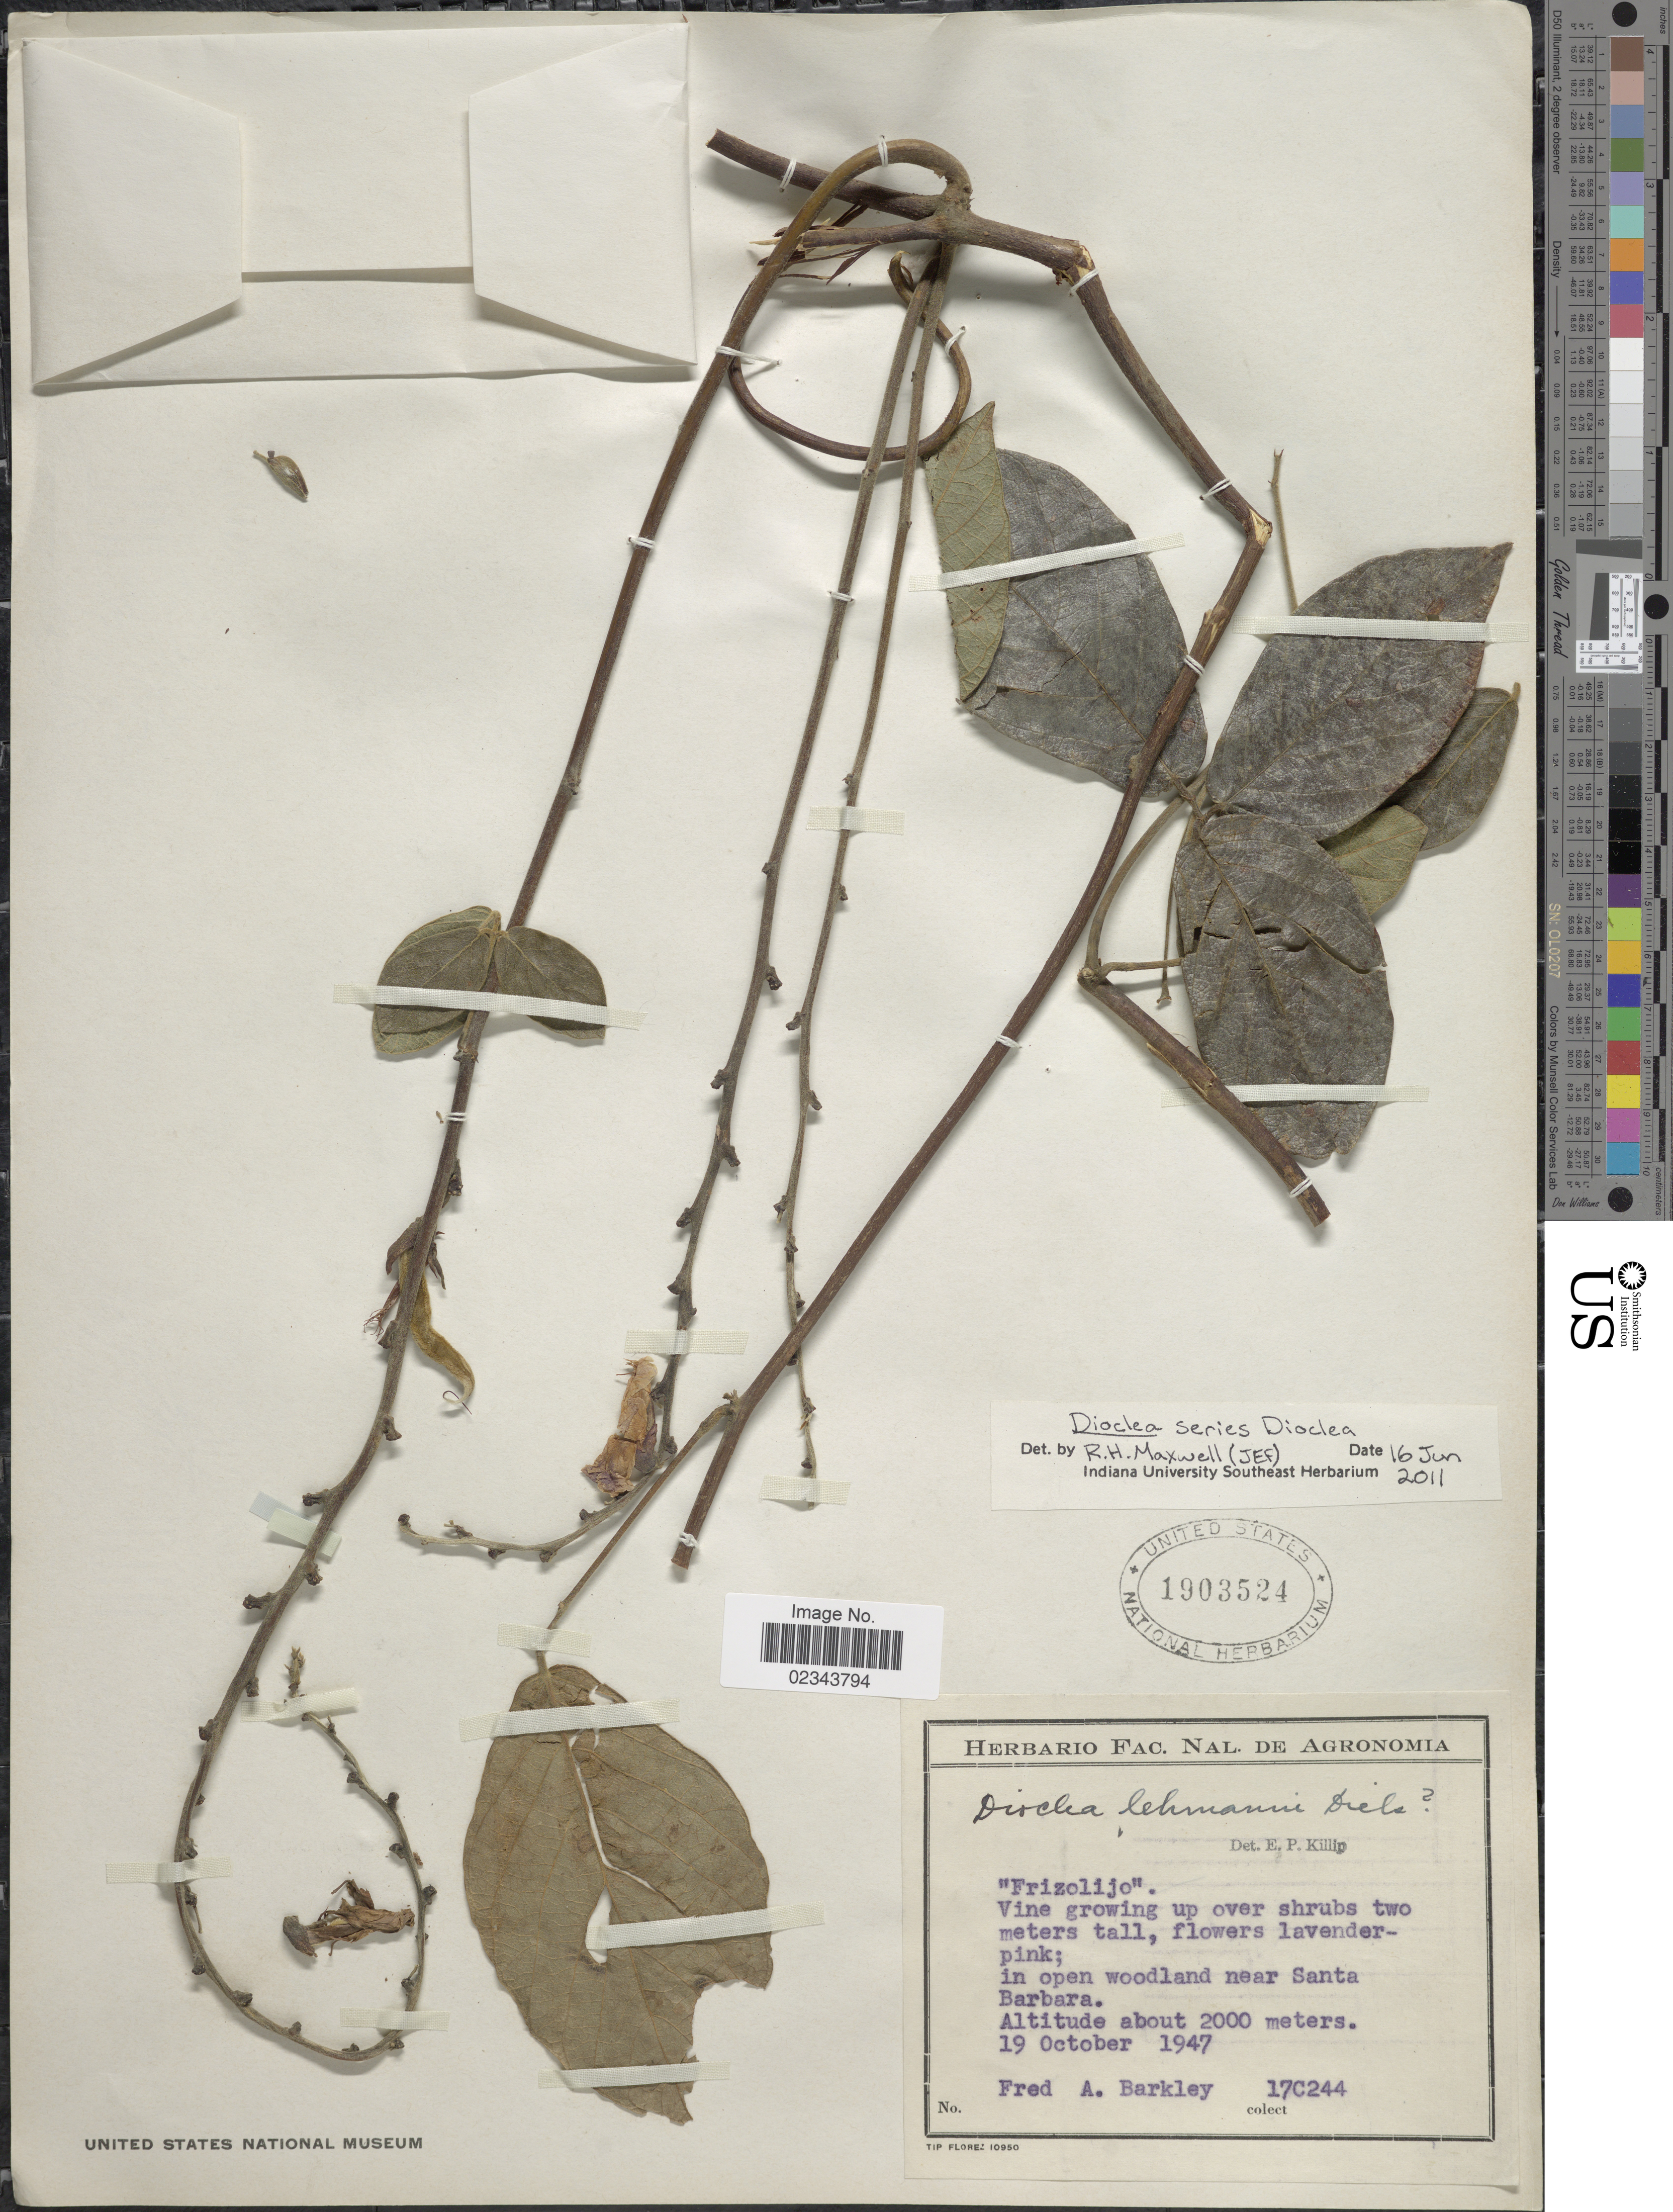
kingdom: Plantae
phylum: Tracheophyta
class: Magnoliopsida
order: Fabales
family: Fabaceae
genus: Dioclea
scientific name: Dioclea sp.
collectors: F. A. Barkley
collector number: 17C244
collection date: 1947-10-19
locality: In open woodland near Santa Barbara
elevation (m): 2000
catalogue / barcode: US 1903524